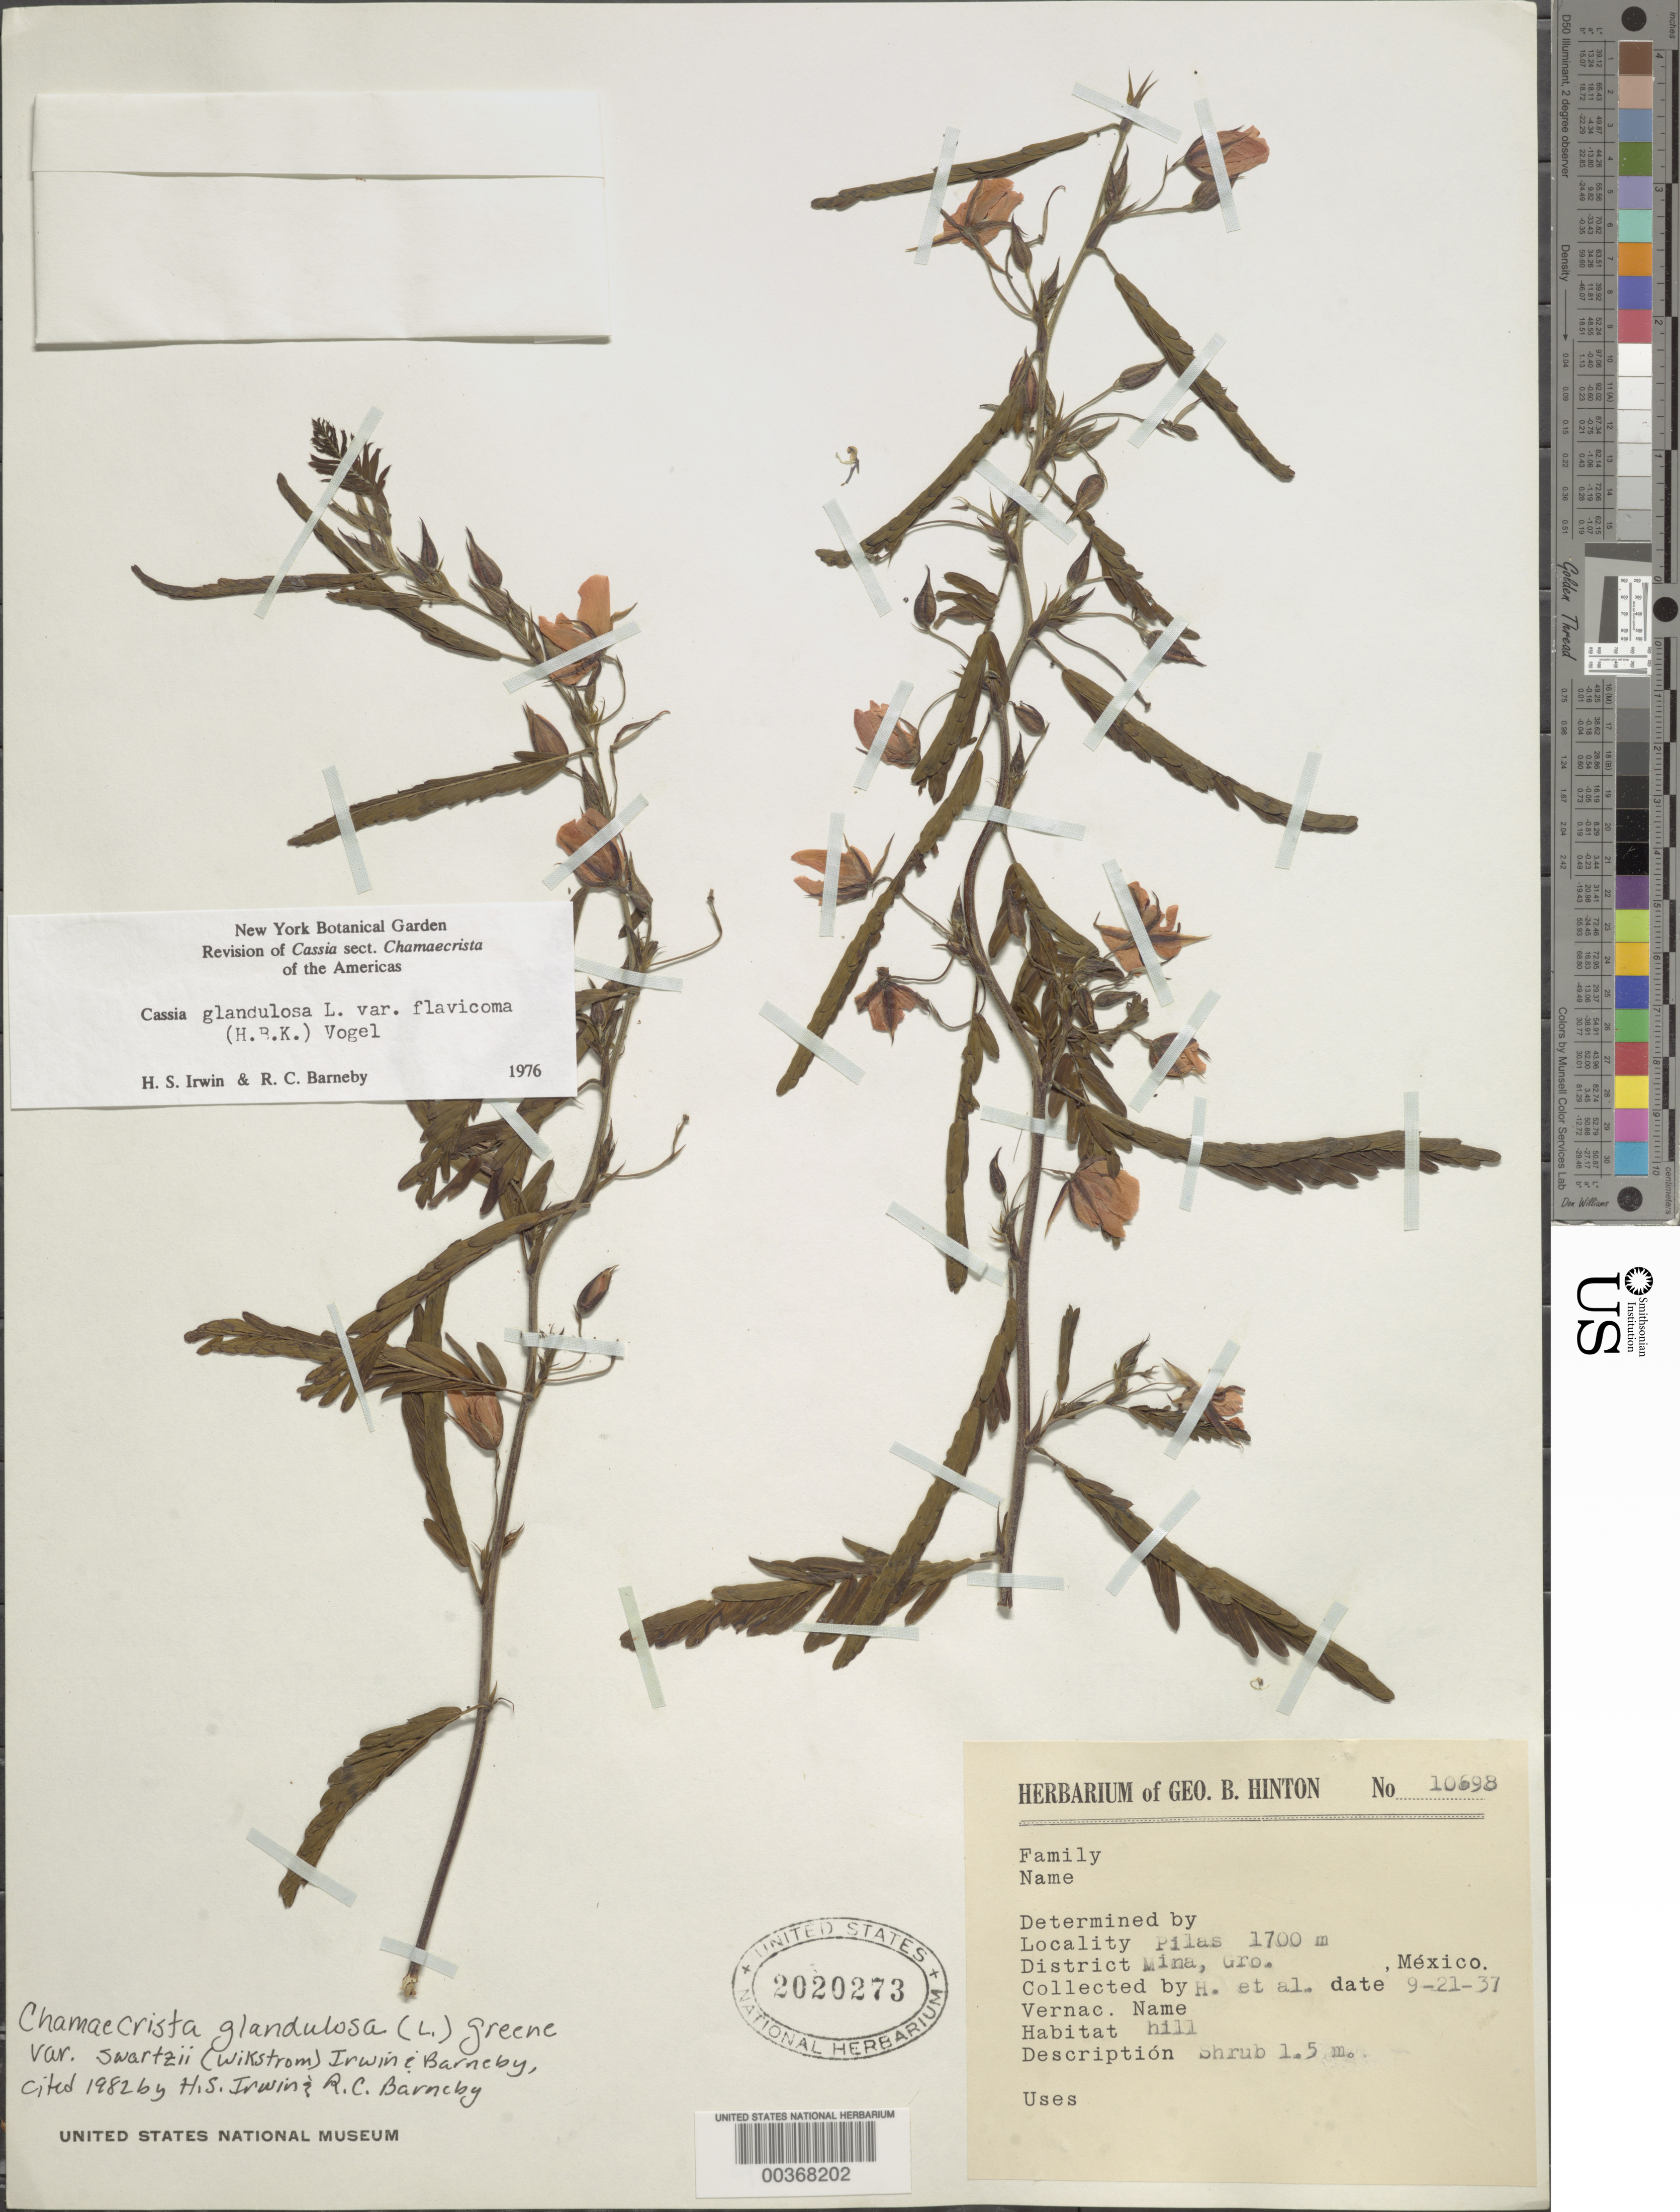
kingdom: Plantae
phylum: Tracheophyta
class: Magnoliopsida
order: Fabales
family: Fabaceae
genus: Chamaecrista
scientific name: Chamaecrista glandulosa var. swartzii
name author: (Wikstr.) H.S. Irwin & Barneby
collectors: G. B. Hinton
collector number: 10698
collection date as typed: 21 Sep 1937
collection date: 1937-09-21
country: Mexico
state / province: Guerrero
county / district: Mina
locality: Pilas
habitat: Hill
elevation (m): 1700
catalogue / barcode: US 2020273